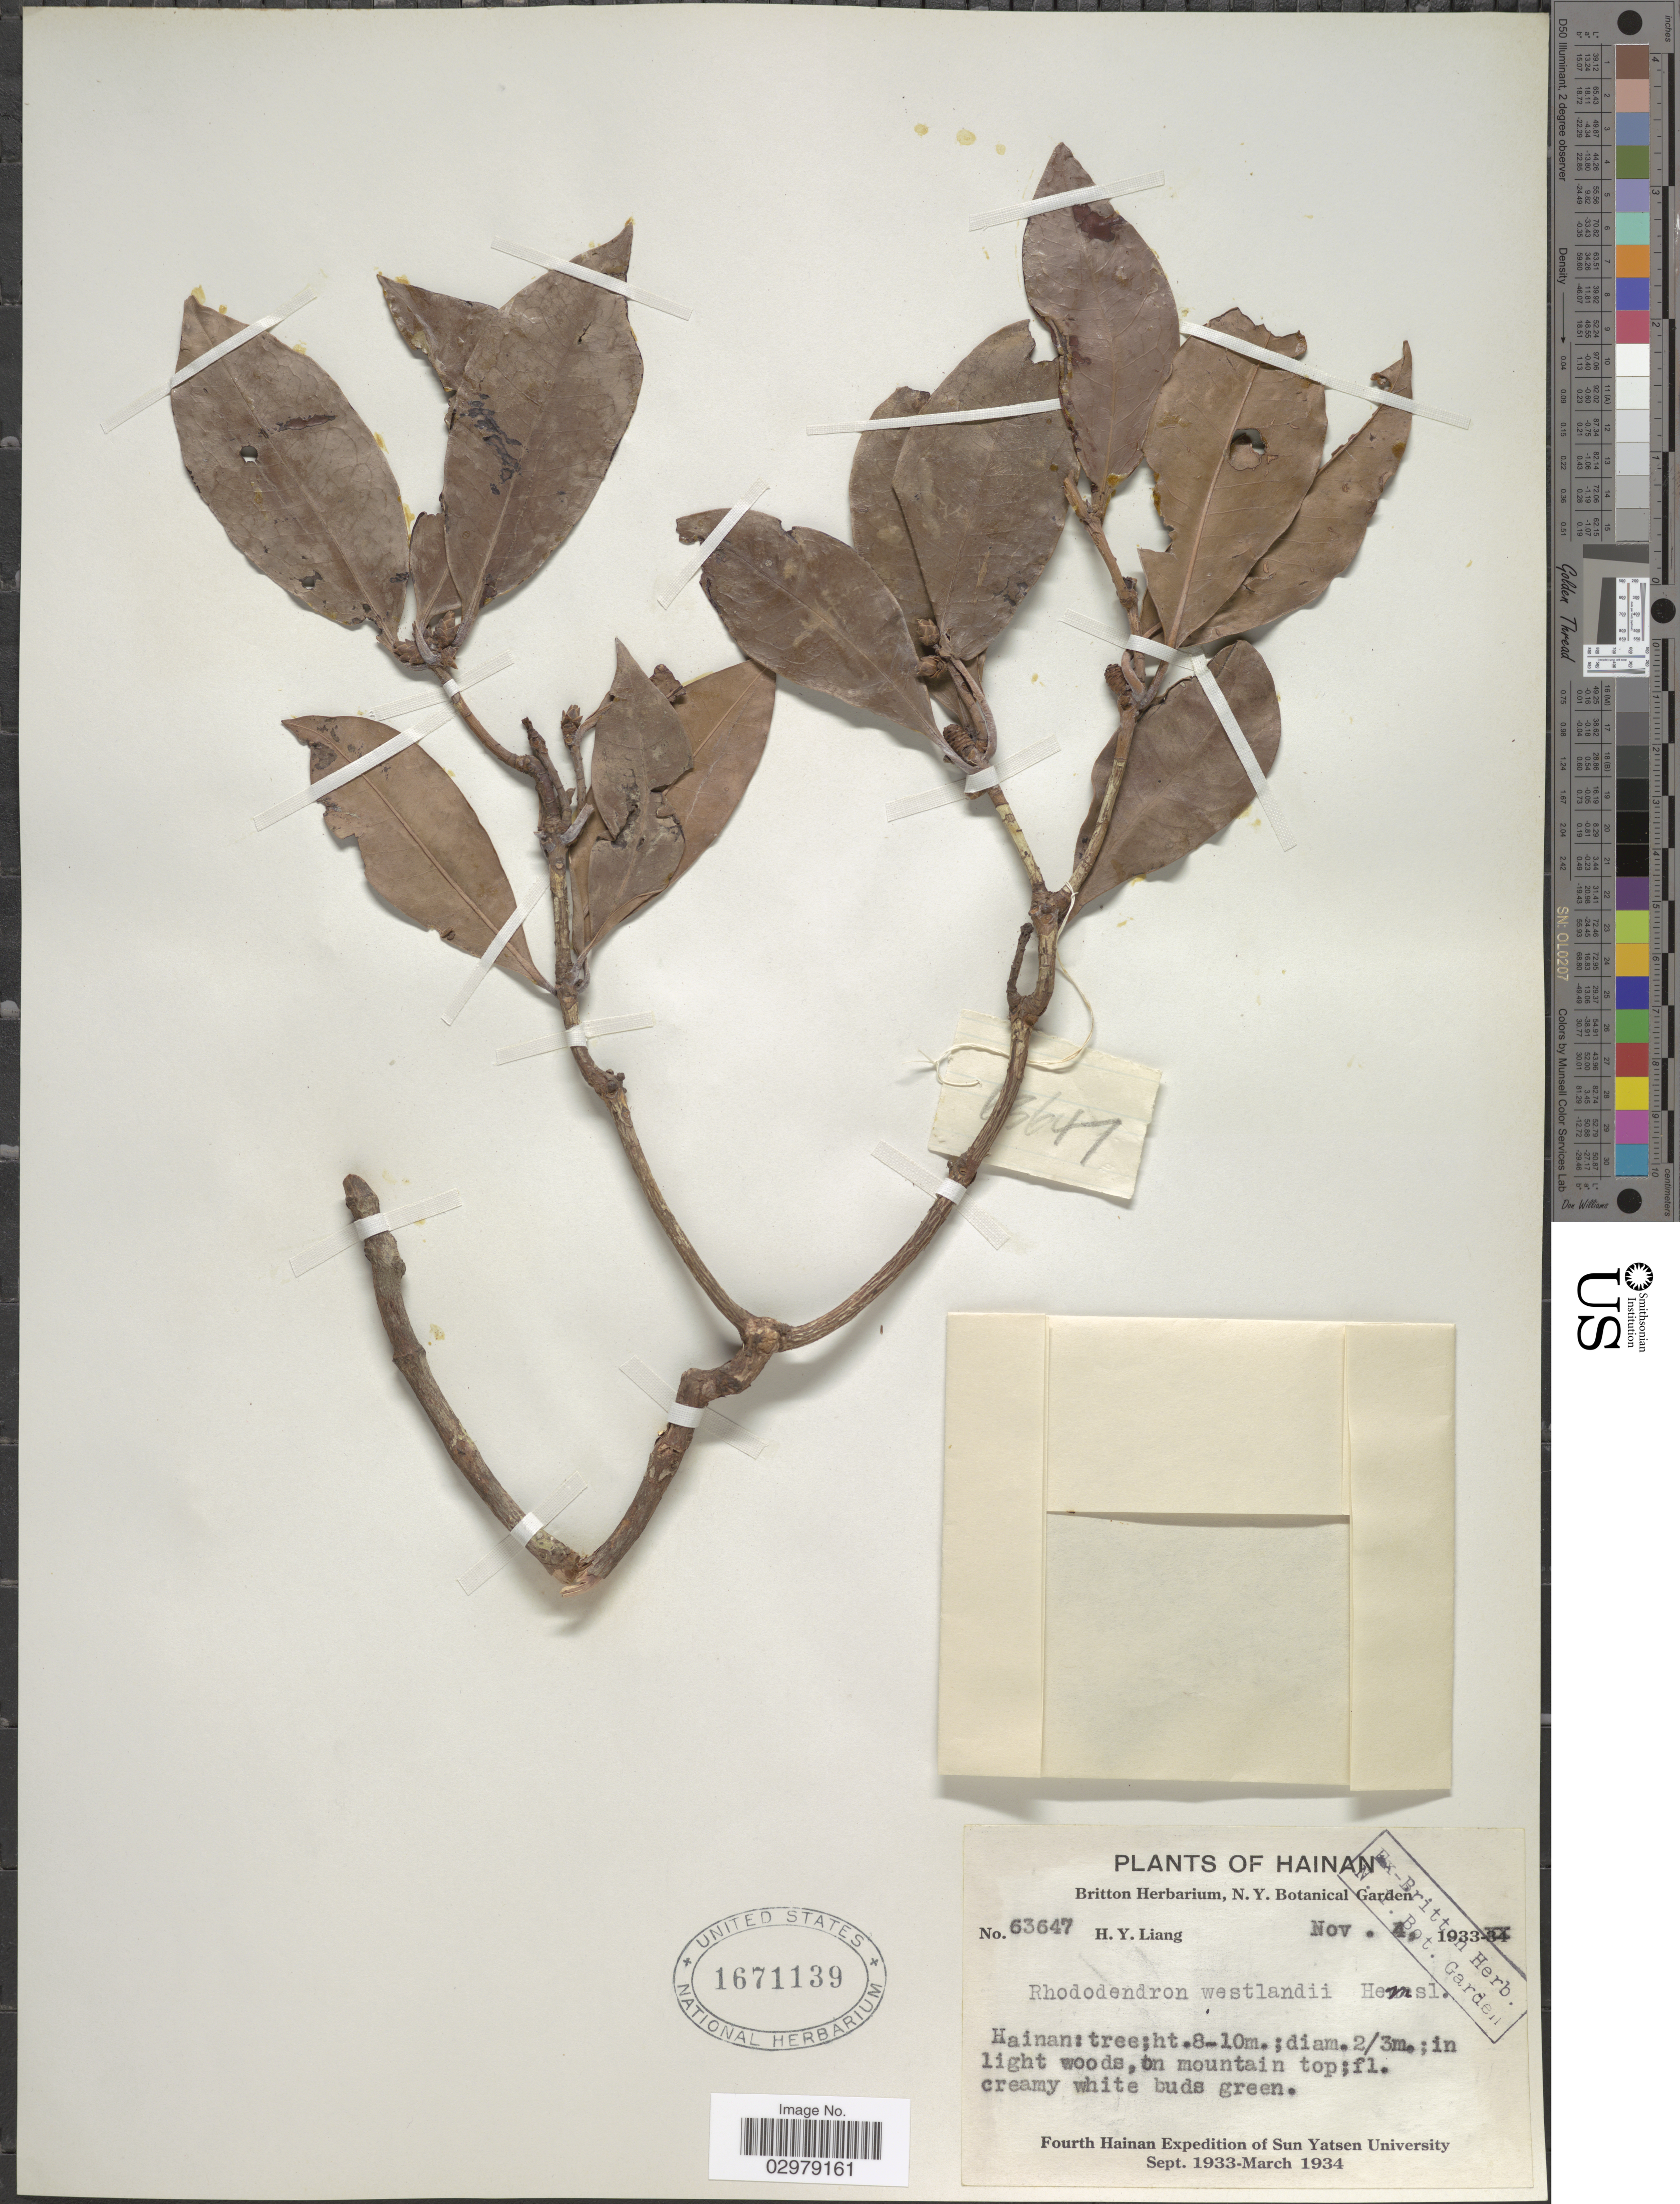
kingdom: Plantae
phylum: Tracheophyta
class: Magnoliopsida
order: Ericales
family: Ericaceae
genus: Rhododendron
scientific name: Rhododendron westlandii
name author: Hemsl.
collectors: H. Y. Liang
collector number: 63647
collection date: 1933-11-04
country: China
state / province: Hainan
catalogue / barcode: US 1671139